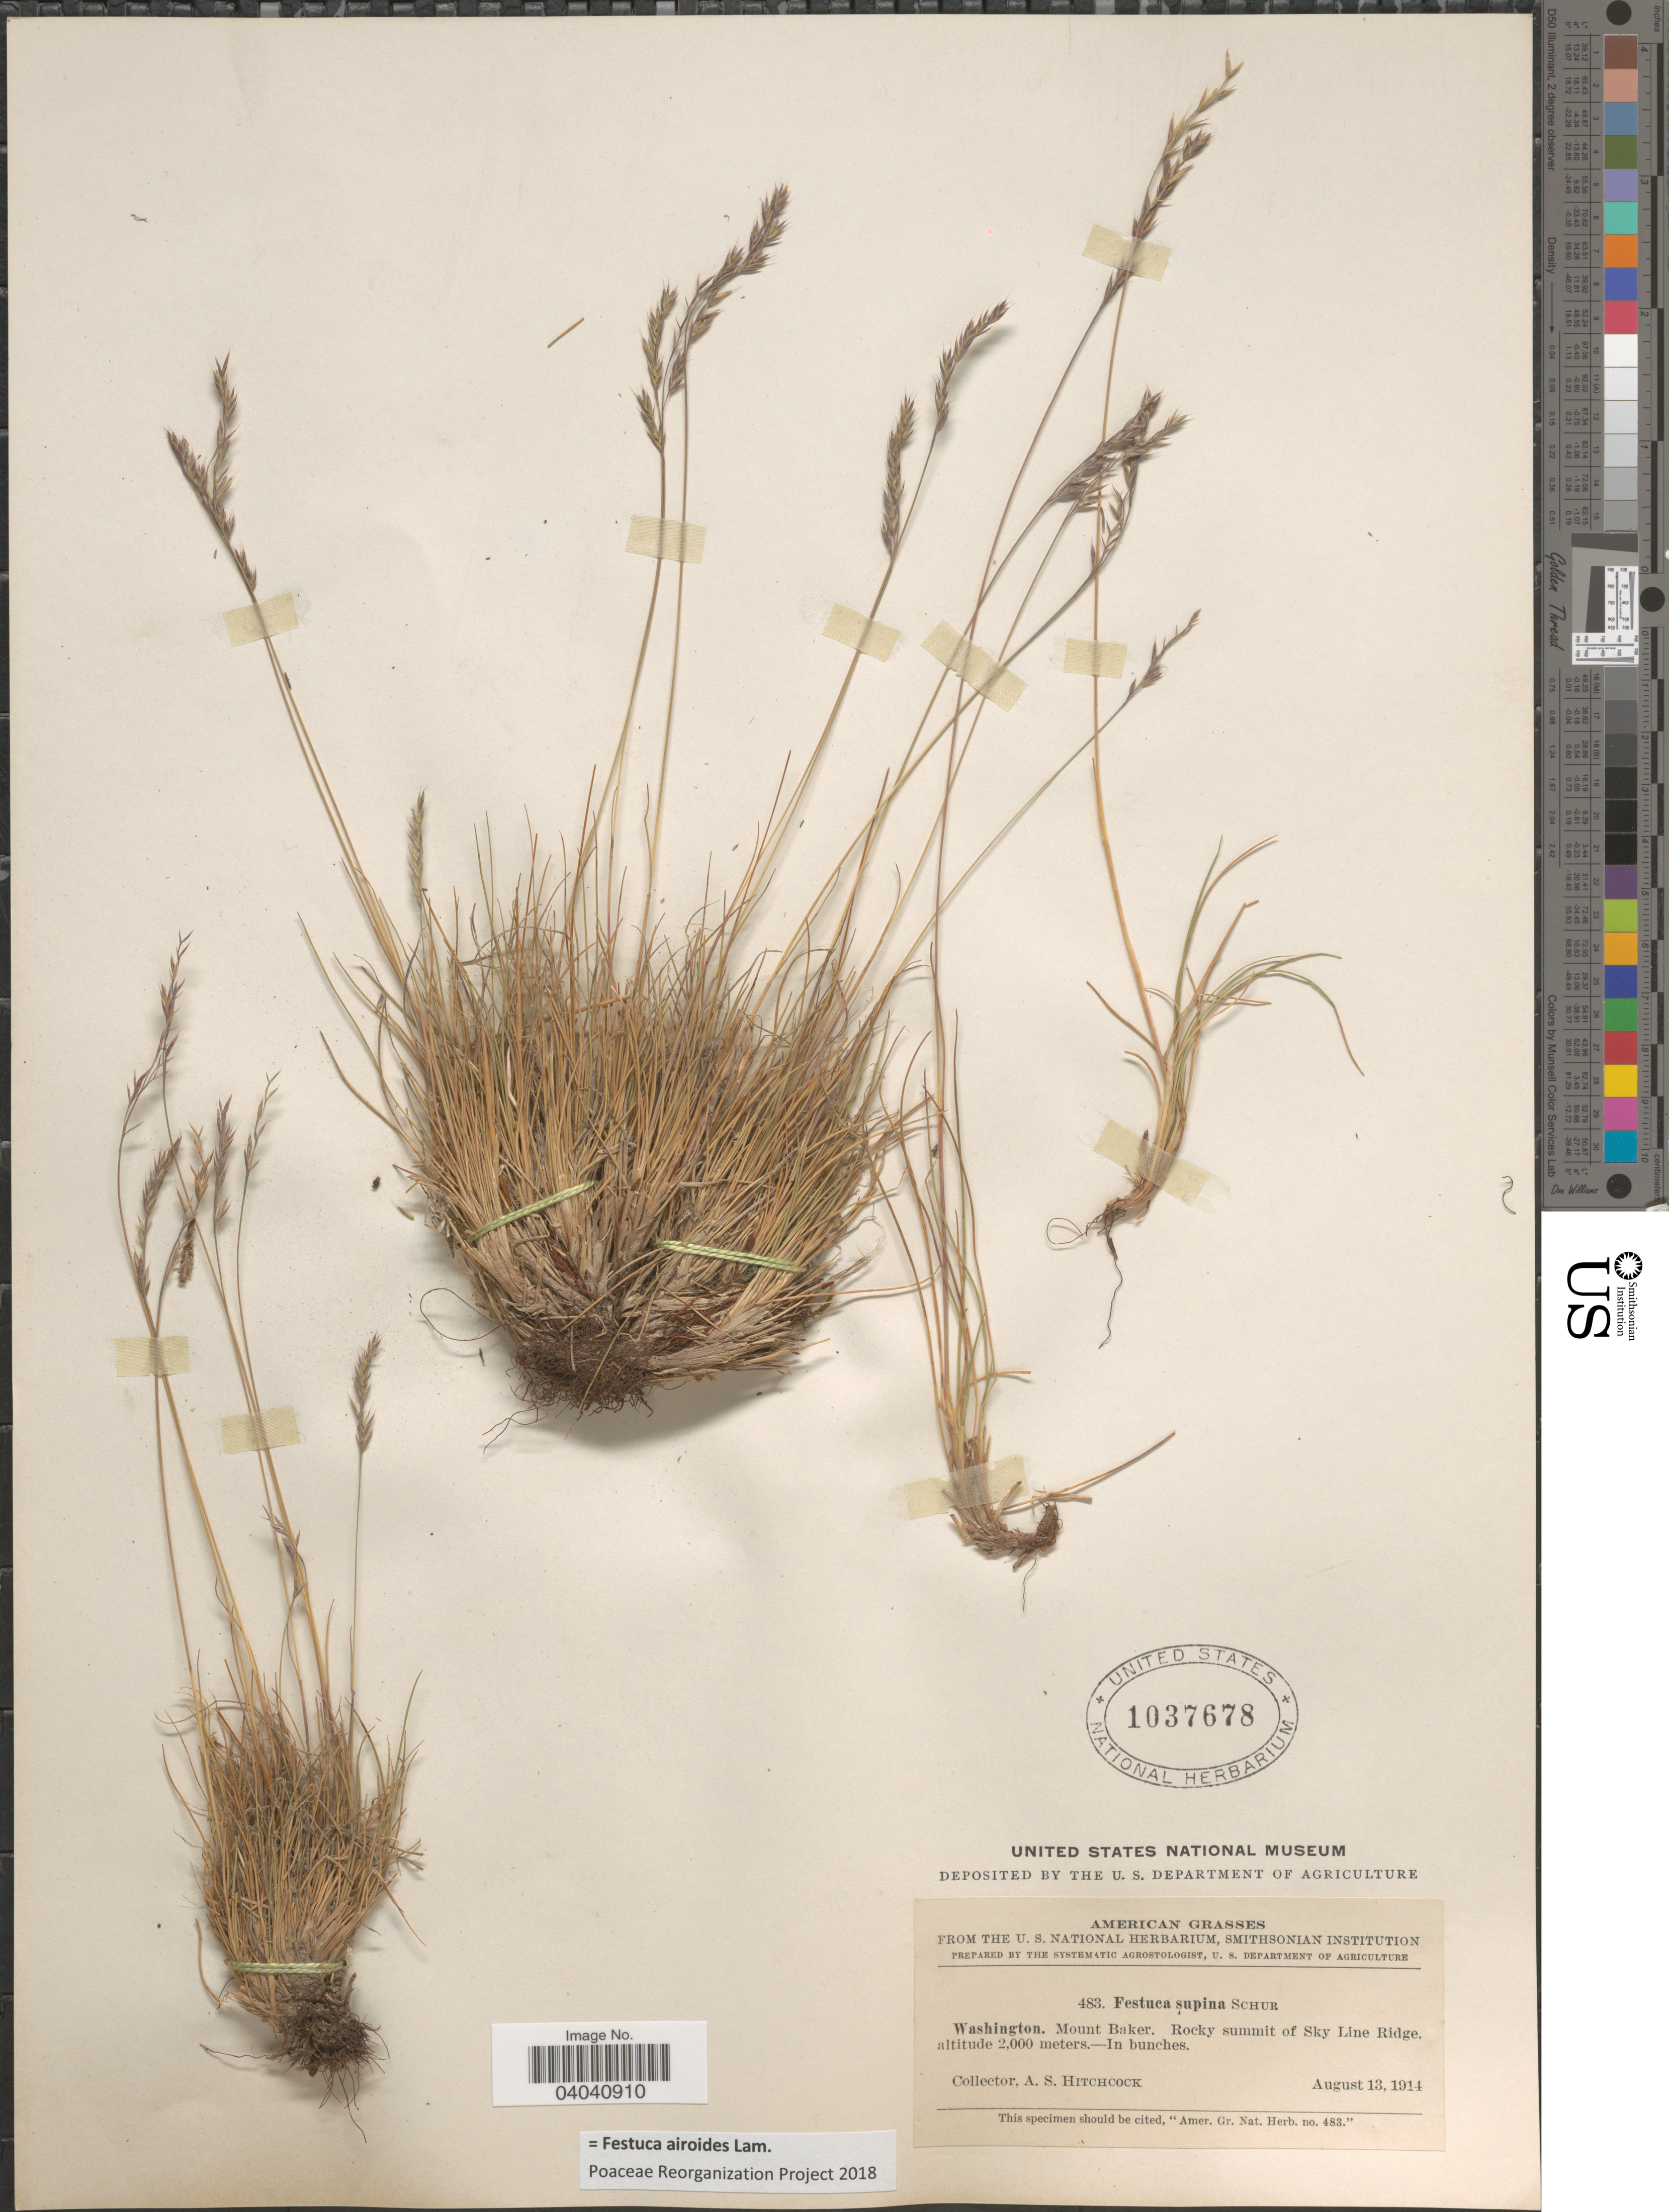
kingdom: Plantae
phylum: Tracheophyta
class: Liliopsida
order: Poales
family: Poaceae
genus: Festuca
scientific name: Festuca airoides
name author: Lam.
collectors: A. S. Hitchcock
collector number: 483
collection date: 1914-08-13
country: United States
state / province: Washington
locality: Mount Baker. Rocky summit of Sky Line Ridge.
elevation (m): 2000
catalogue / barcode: US 1037678